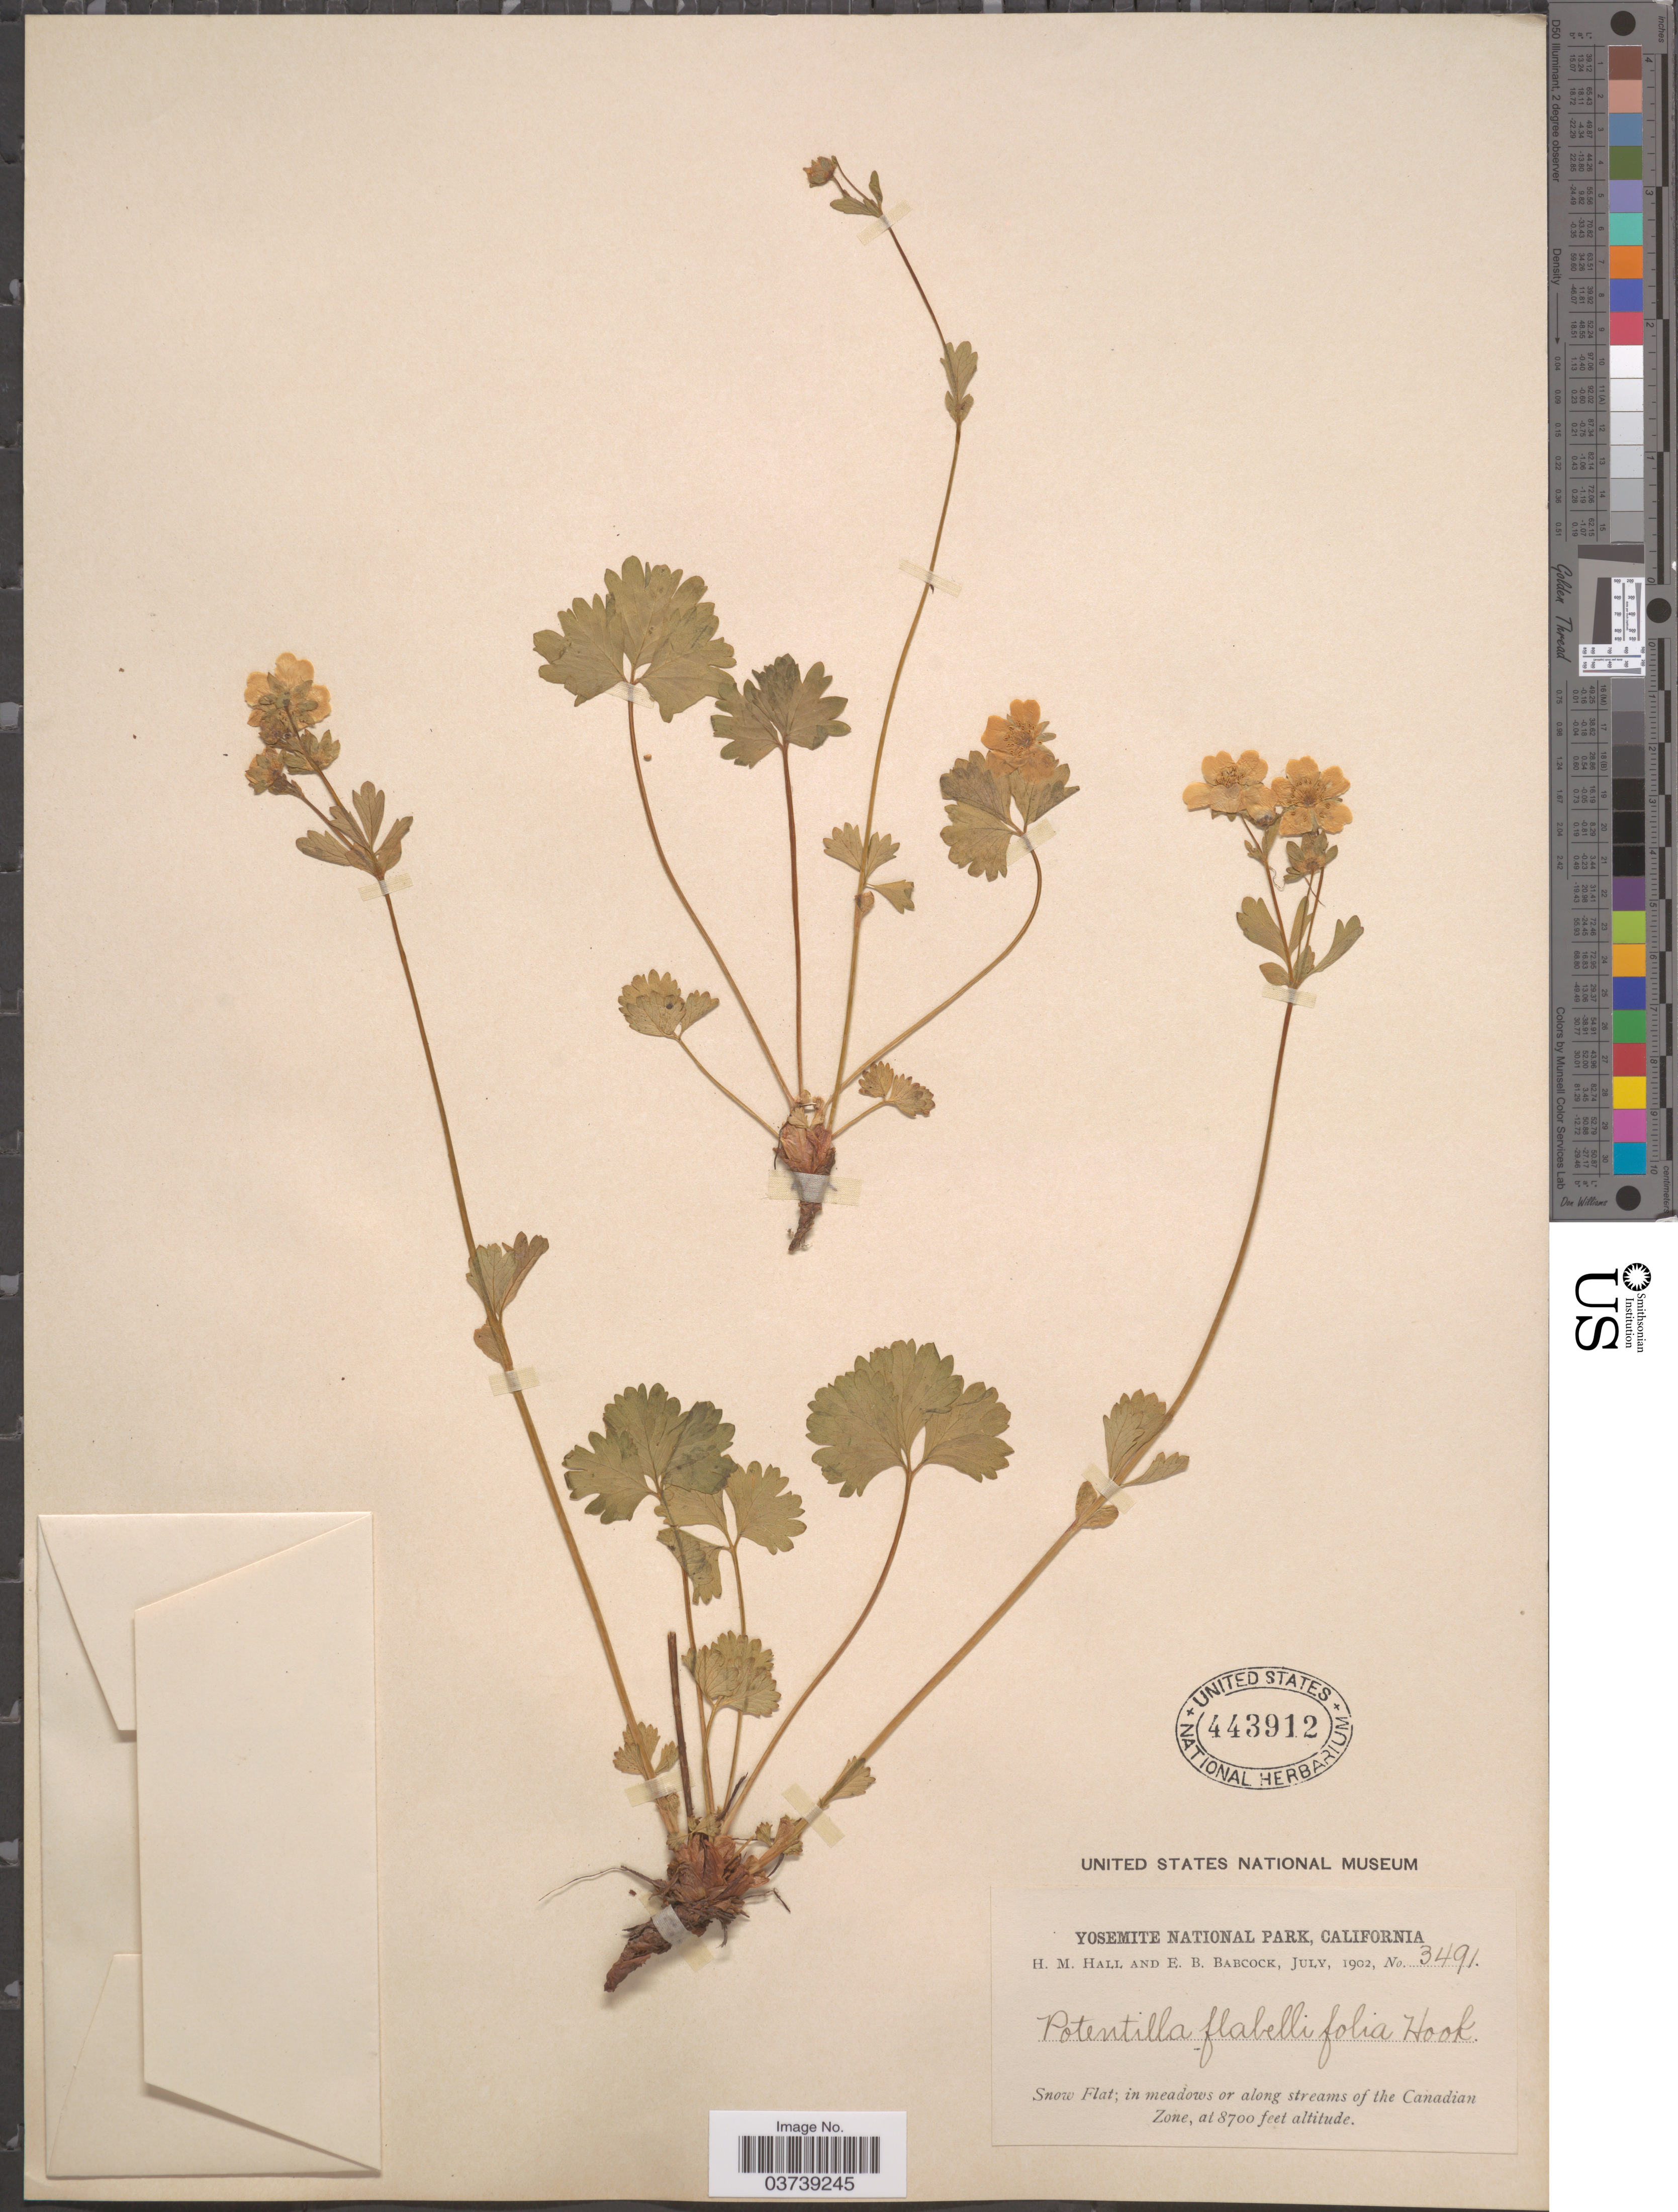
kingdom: Plantae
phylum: Tracheophyta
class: Magnoliopsida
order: Rosales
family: Rosaceae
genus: Potentilla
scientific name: Potentilla flabellifolia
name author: Hook. ex Torr. & A. Gray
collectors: H. M. Hall & E. B. Babcock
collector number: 3491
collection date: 1902-07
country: United States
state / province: California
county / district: Mariposa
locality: Yosemite National Park. Snow Flat; in meadows or along streams of the Canadian Zone.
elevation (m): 2652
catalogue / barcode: US 443912